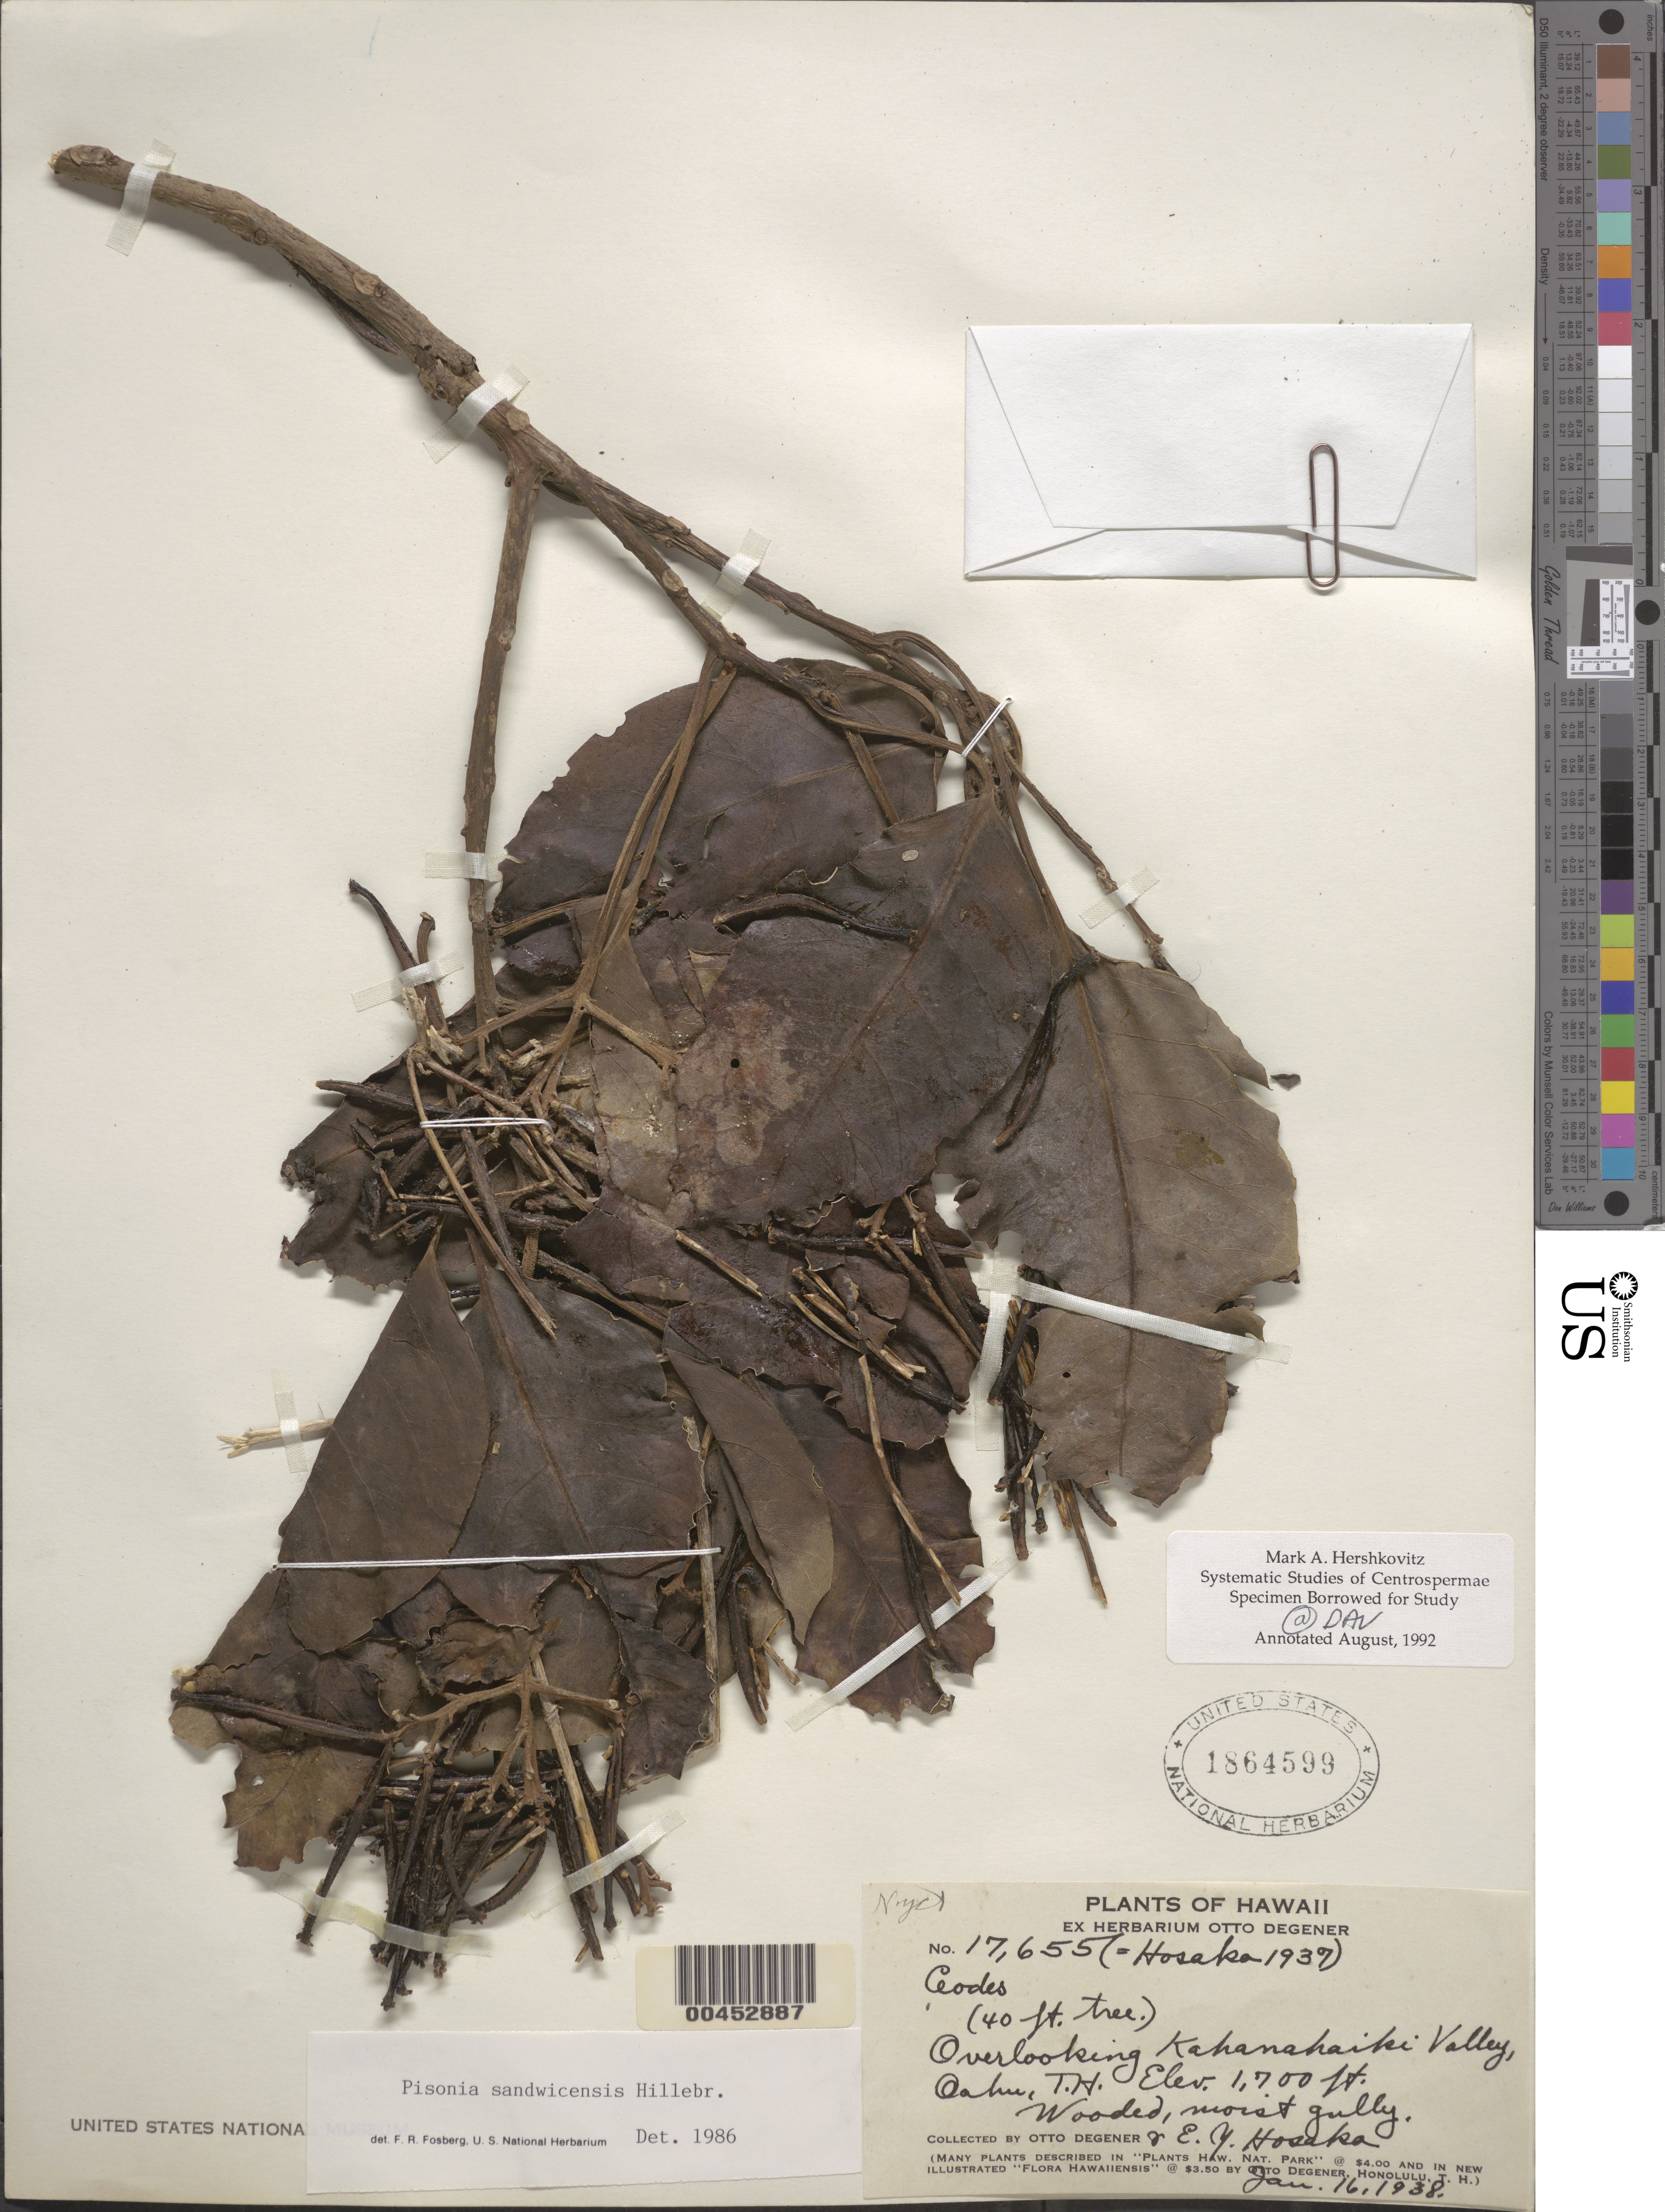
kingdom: Plantae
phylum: Tracheophyta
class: Magnoliopsida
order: Caryophyllales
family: Nyctaginaceae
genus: Rockia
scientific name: Rockia sandwicensis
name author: (Hillebr.) Heimerl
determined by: Wagner, W. L., (BOT), Smithsonian Institution - National Museum of Natural History (UNITED STATES)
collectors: O. Degener & E. Y. Hosaka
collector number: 17655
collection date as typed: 16 Jan 1938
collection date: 1938-01-16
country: United States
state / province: Hawaii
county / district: Honolulu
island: Oahu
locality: Overlooking Kahanahaiki Valley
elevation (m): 518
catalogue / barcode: US 1864599